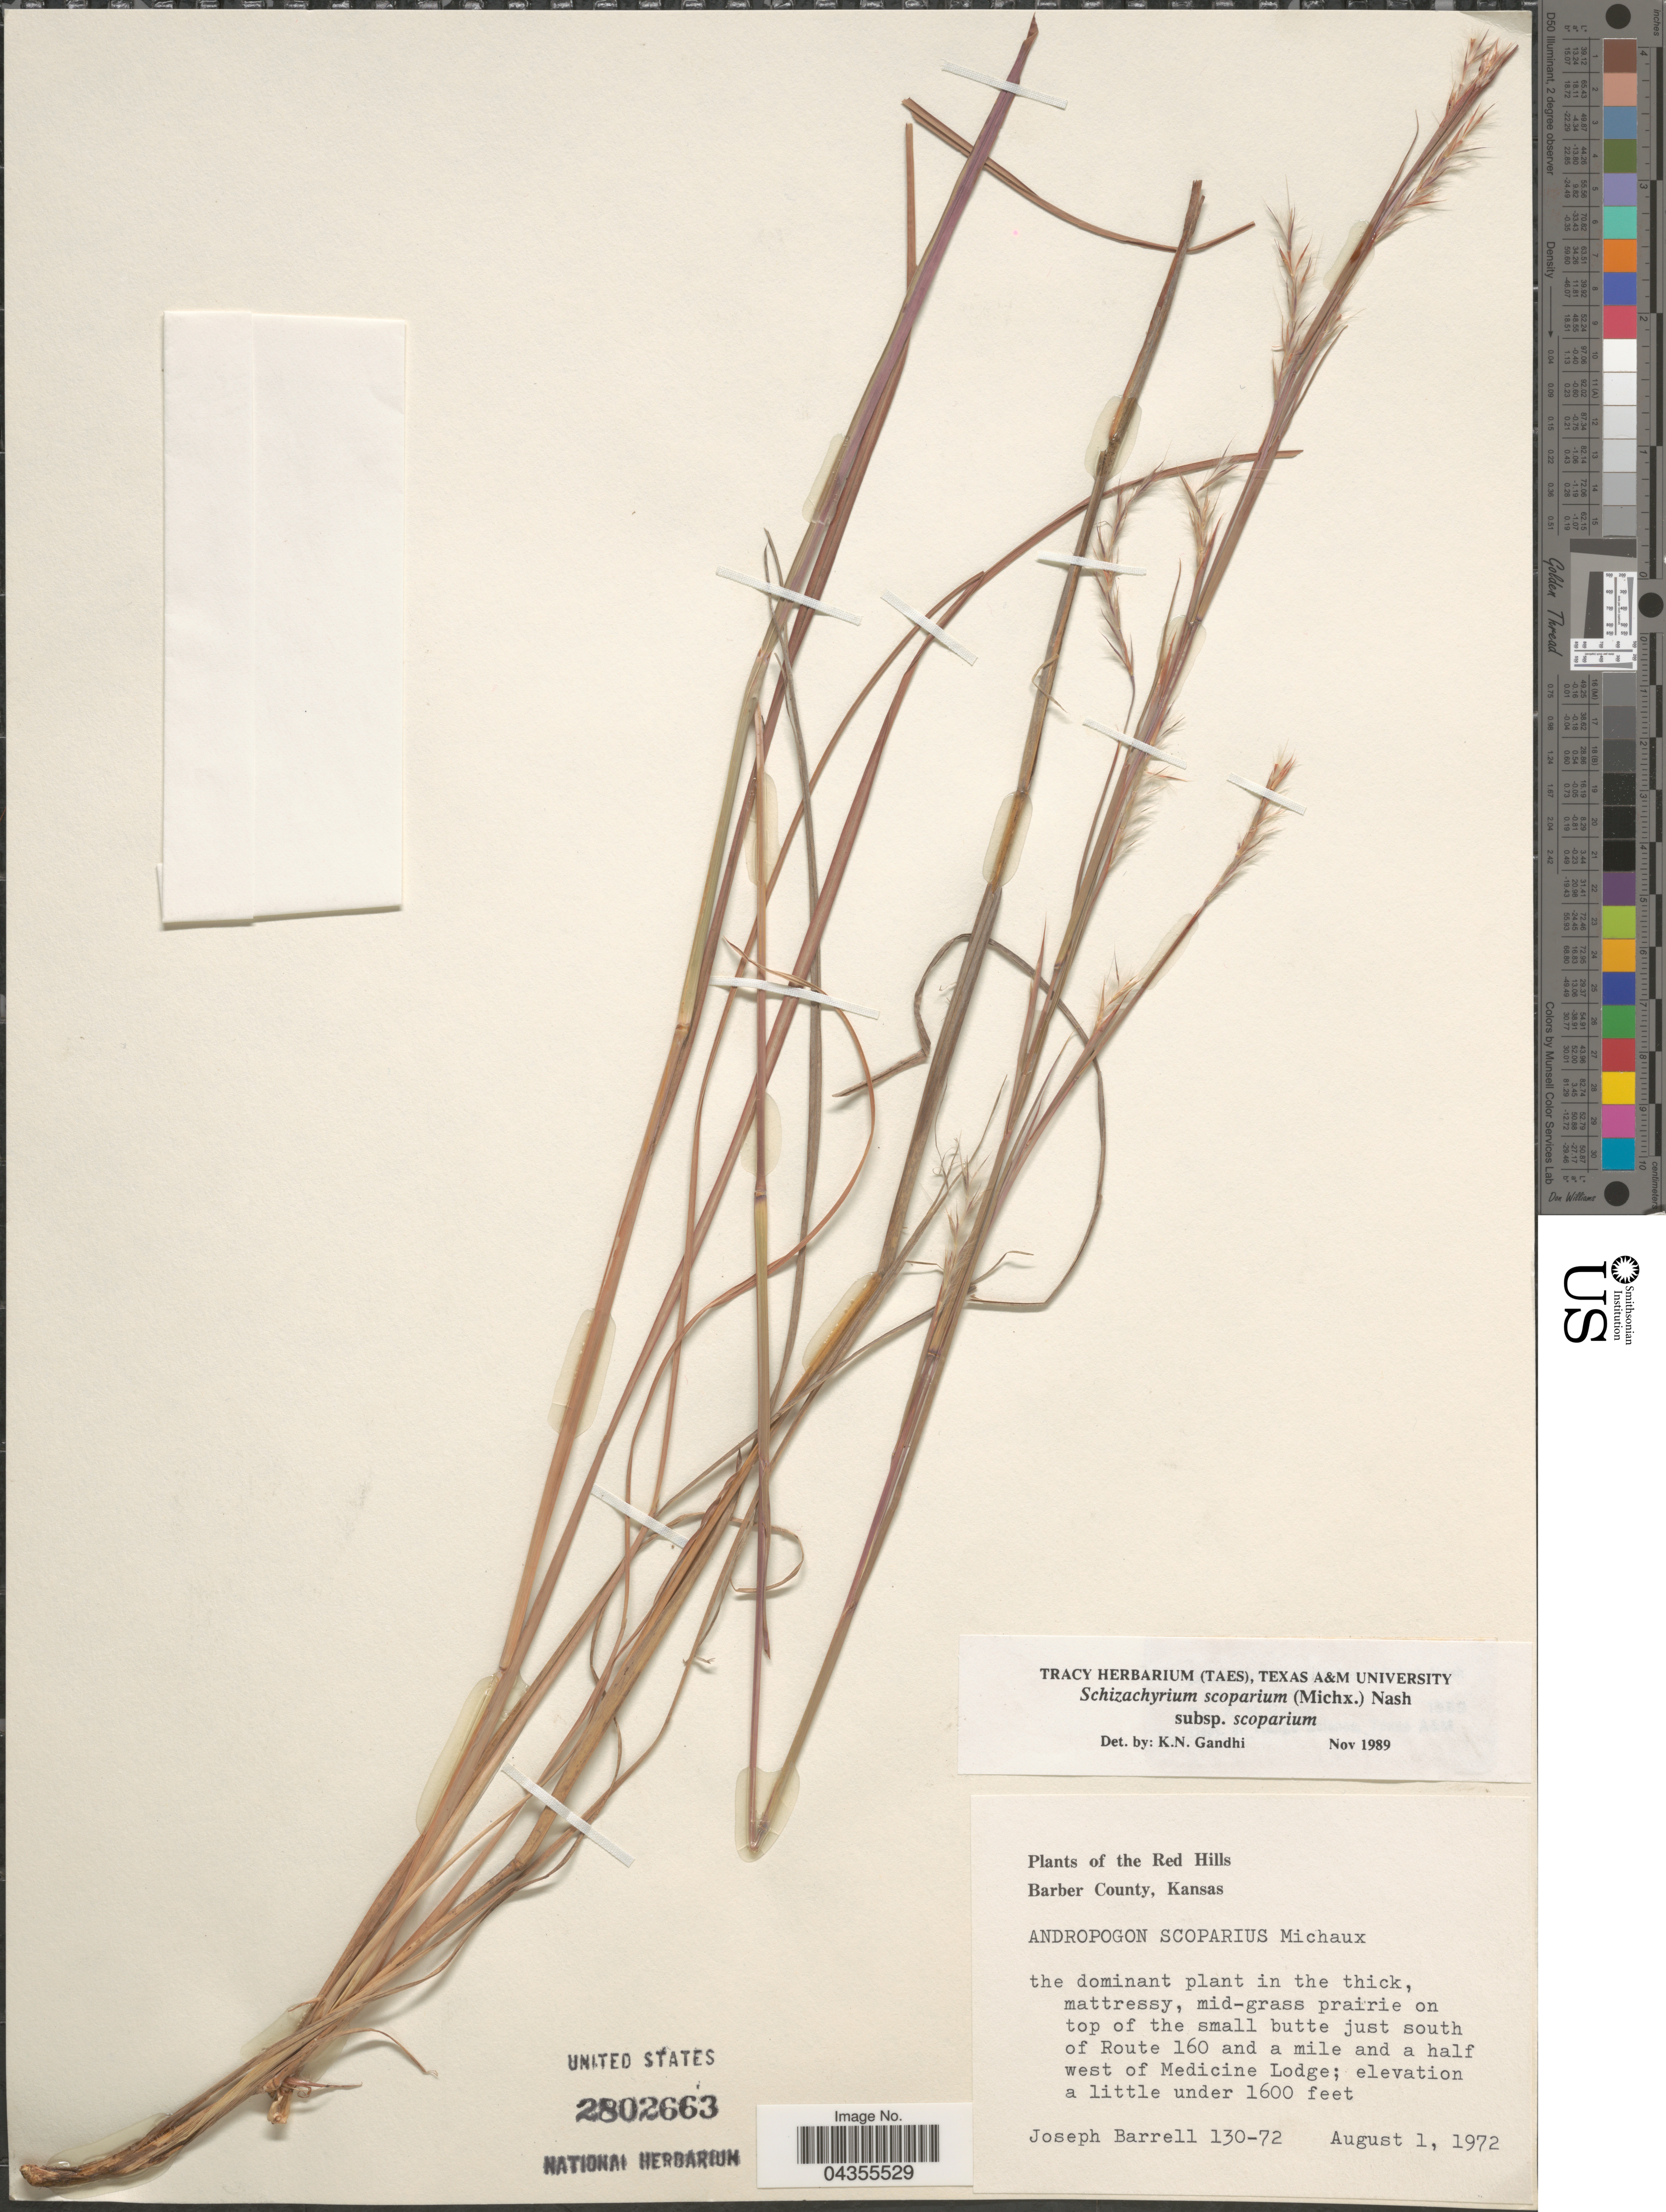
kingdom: Plantae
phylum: Tracheophyta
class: Liliopsida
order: Poales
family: Poaceae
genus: Schizachyrium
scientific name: Schizachyrium scoparium var. scoparium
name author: (Michx.) Nash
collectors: J. Barrell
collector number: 130-72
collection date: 1972-08-01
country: United States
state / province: Kansas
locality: The Red Hills Barber County. Mid-grass prairie on top of the small butte just south of Route 160 and a mile and a half west of Medicine Lodge.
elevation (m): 488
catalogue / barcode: US 2802663